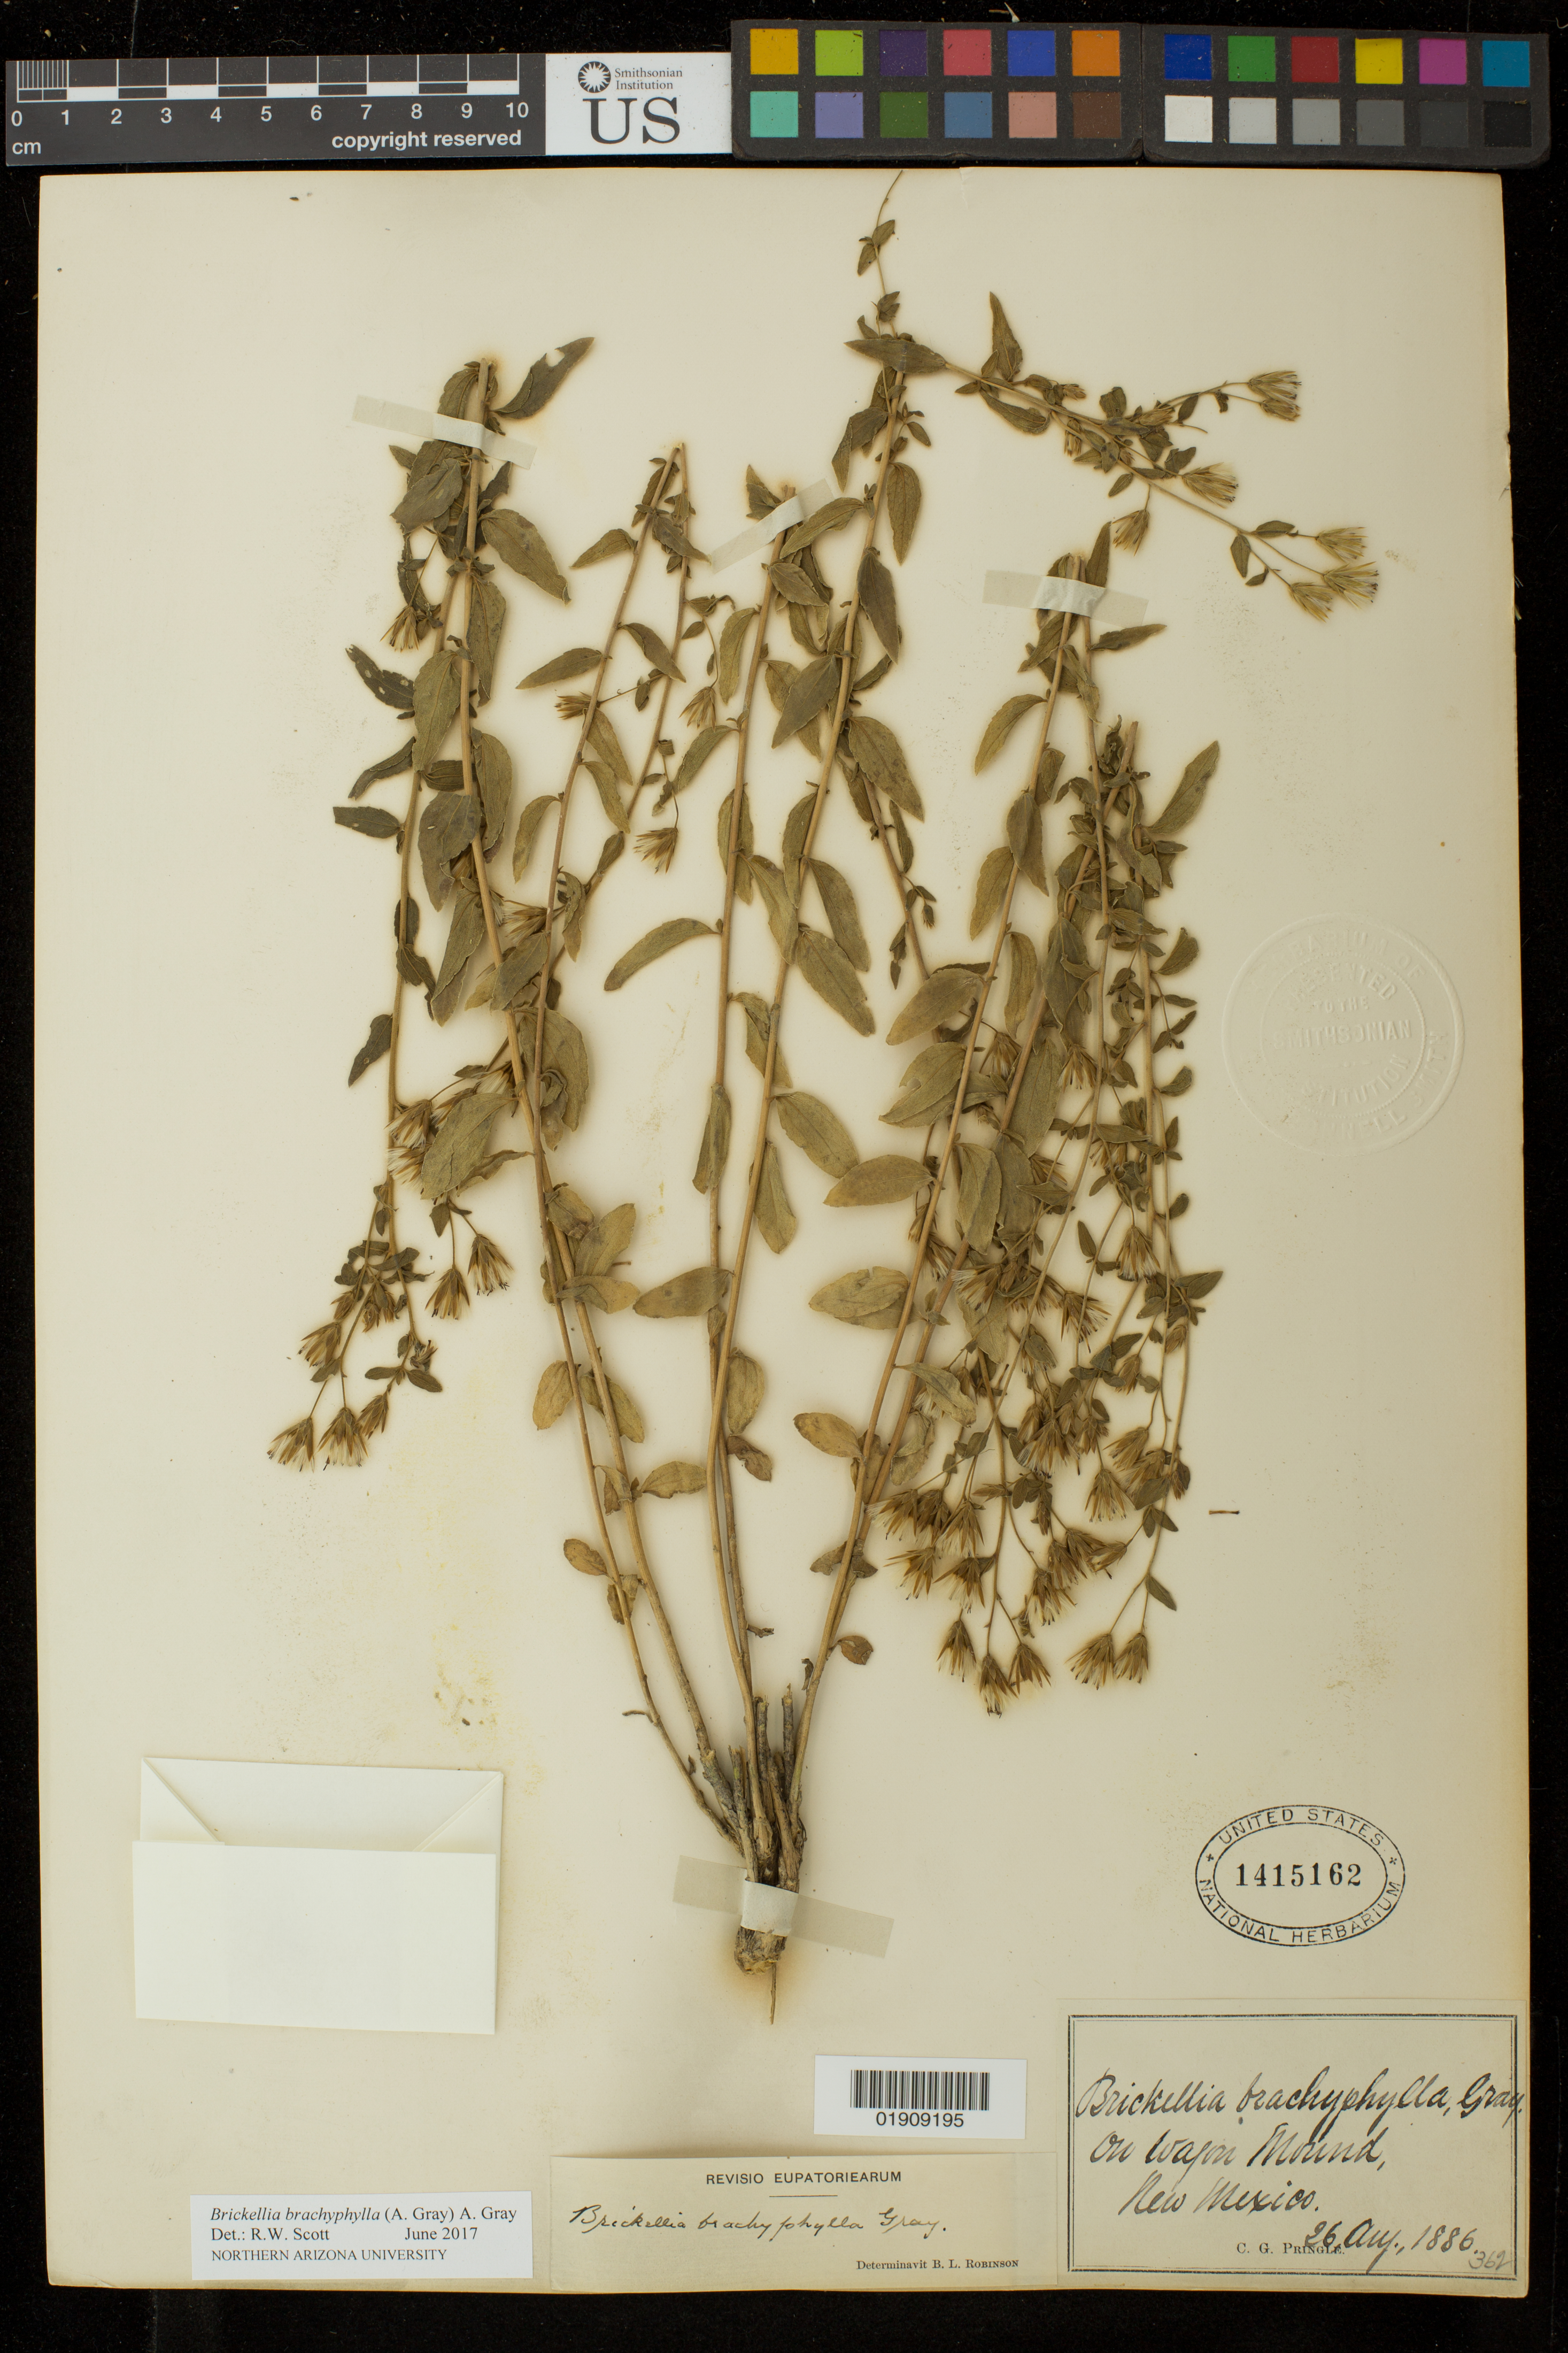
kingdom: Plantae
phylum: Tracheophyta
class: Magnoliopsida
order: Asterales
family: Asteraceae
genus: Brickellia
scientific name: Brickellia brachyphylla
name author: (A. Gray) A. Gray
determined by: Scott, R. W.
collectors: C. G. Pringle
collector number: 362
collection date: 1886-08-26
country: United States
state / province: New Mexico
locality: Wagon Mound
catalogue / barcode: US 1415162